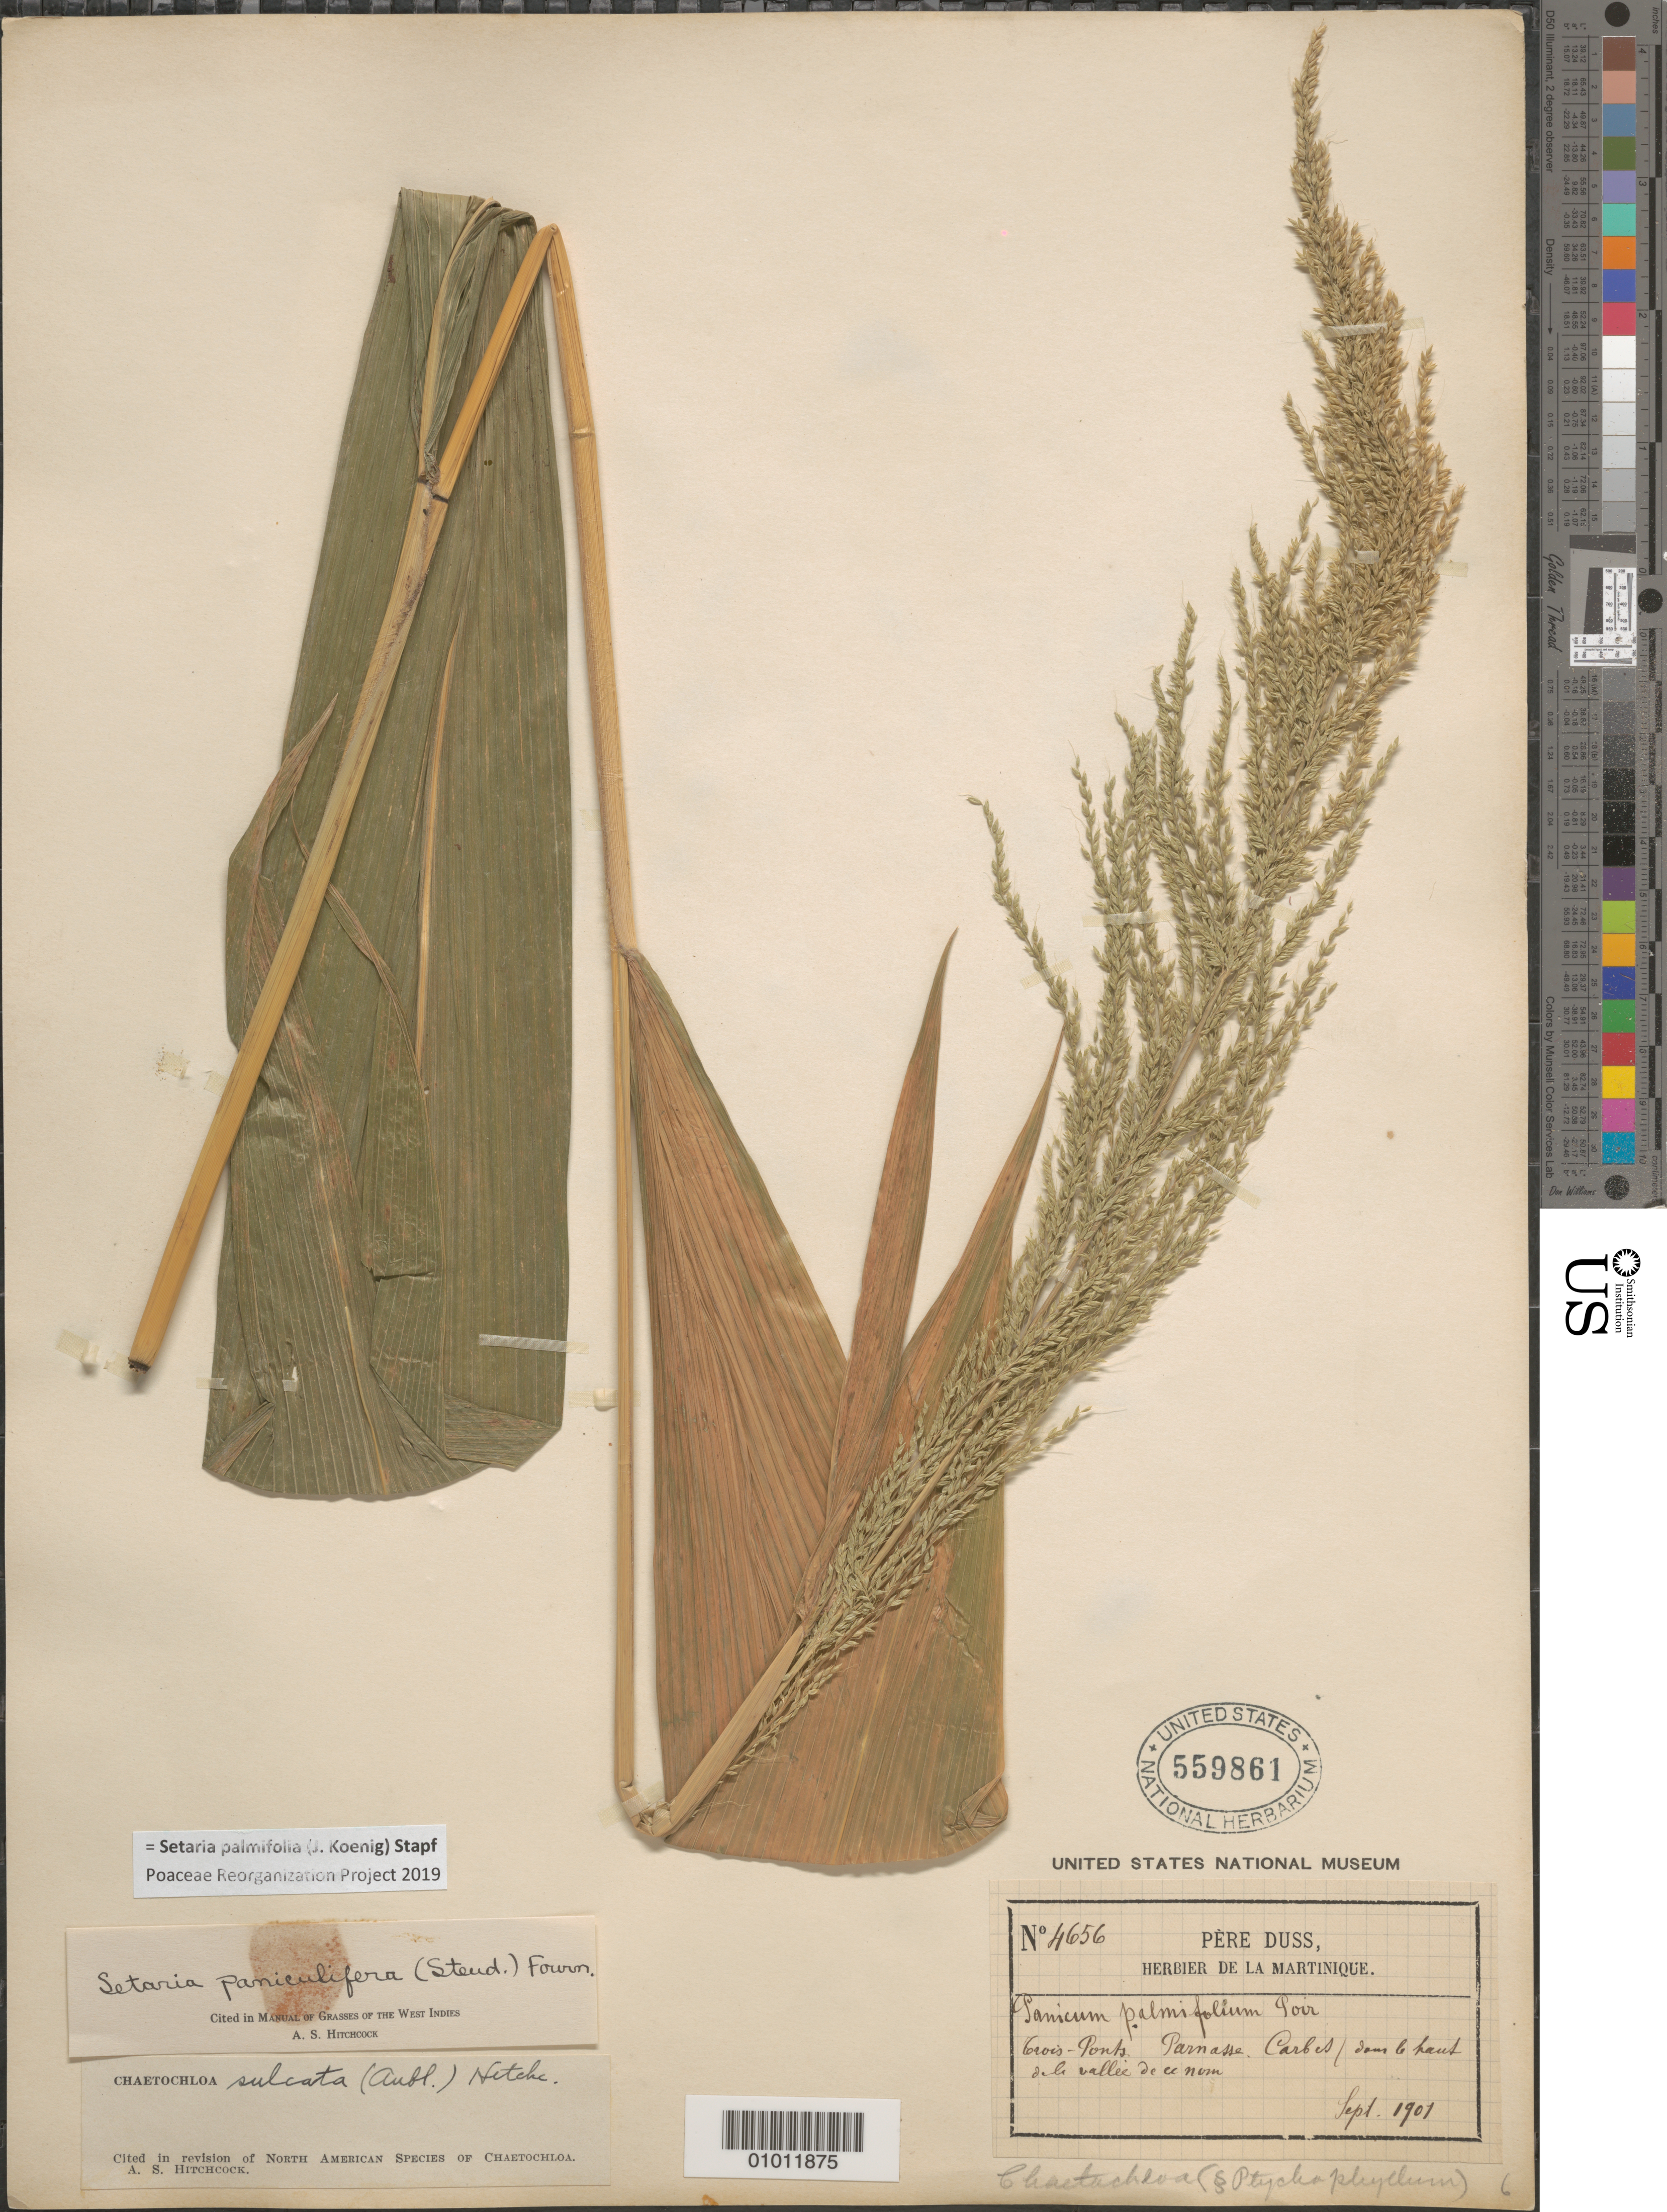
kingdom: Plantae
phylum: Tracheophyta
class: Liliopsida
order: Poales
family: Poaceae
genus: Setaria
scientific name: Setaria palmifolia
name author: (J. Koenig) Stapf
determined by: Poaceae Reorganization Project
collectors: Père Duss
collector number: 4656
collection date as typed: Sep 1907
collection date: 1907-09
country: Martinique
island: Martinique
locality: Trois-Ponts, Parnasse.,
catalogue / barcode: US 559861